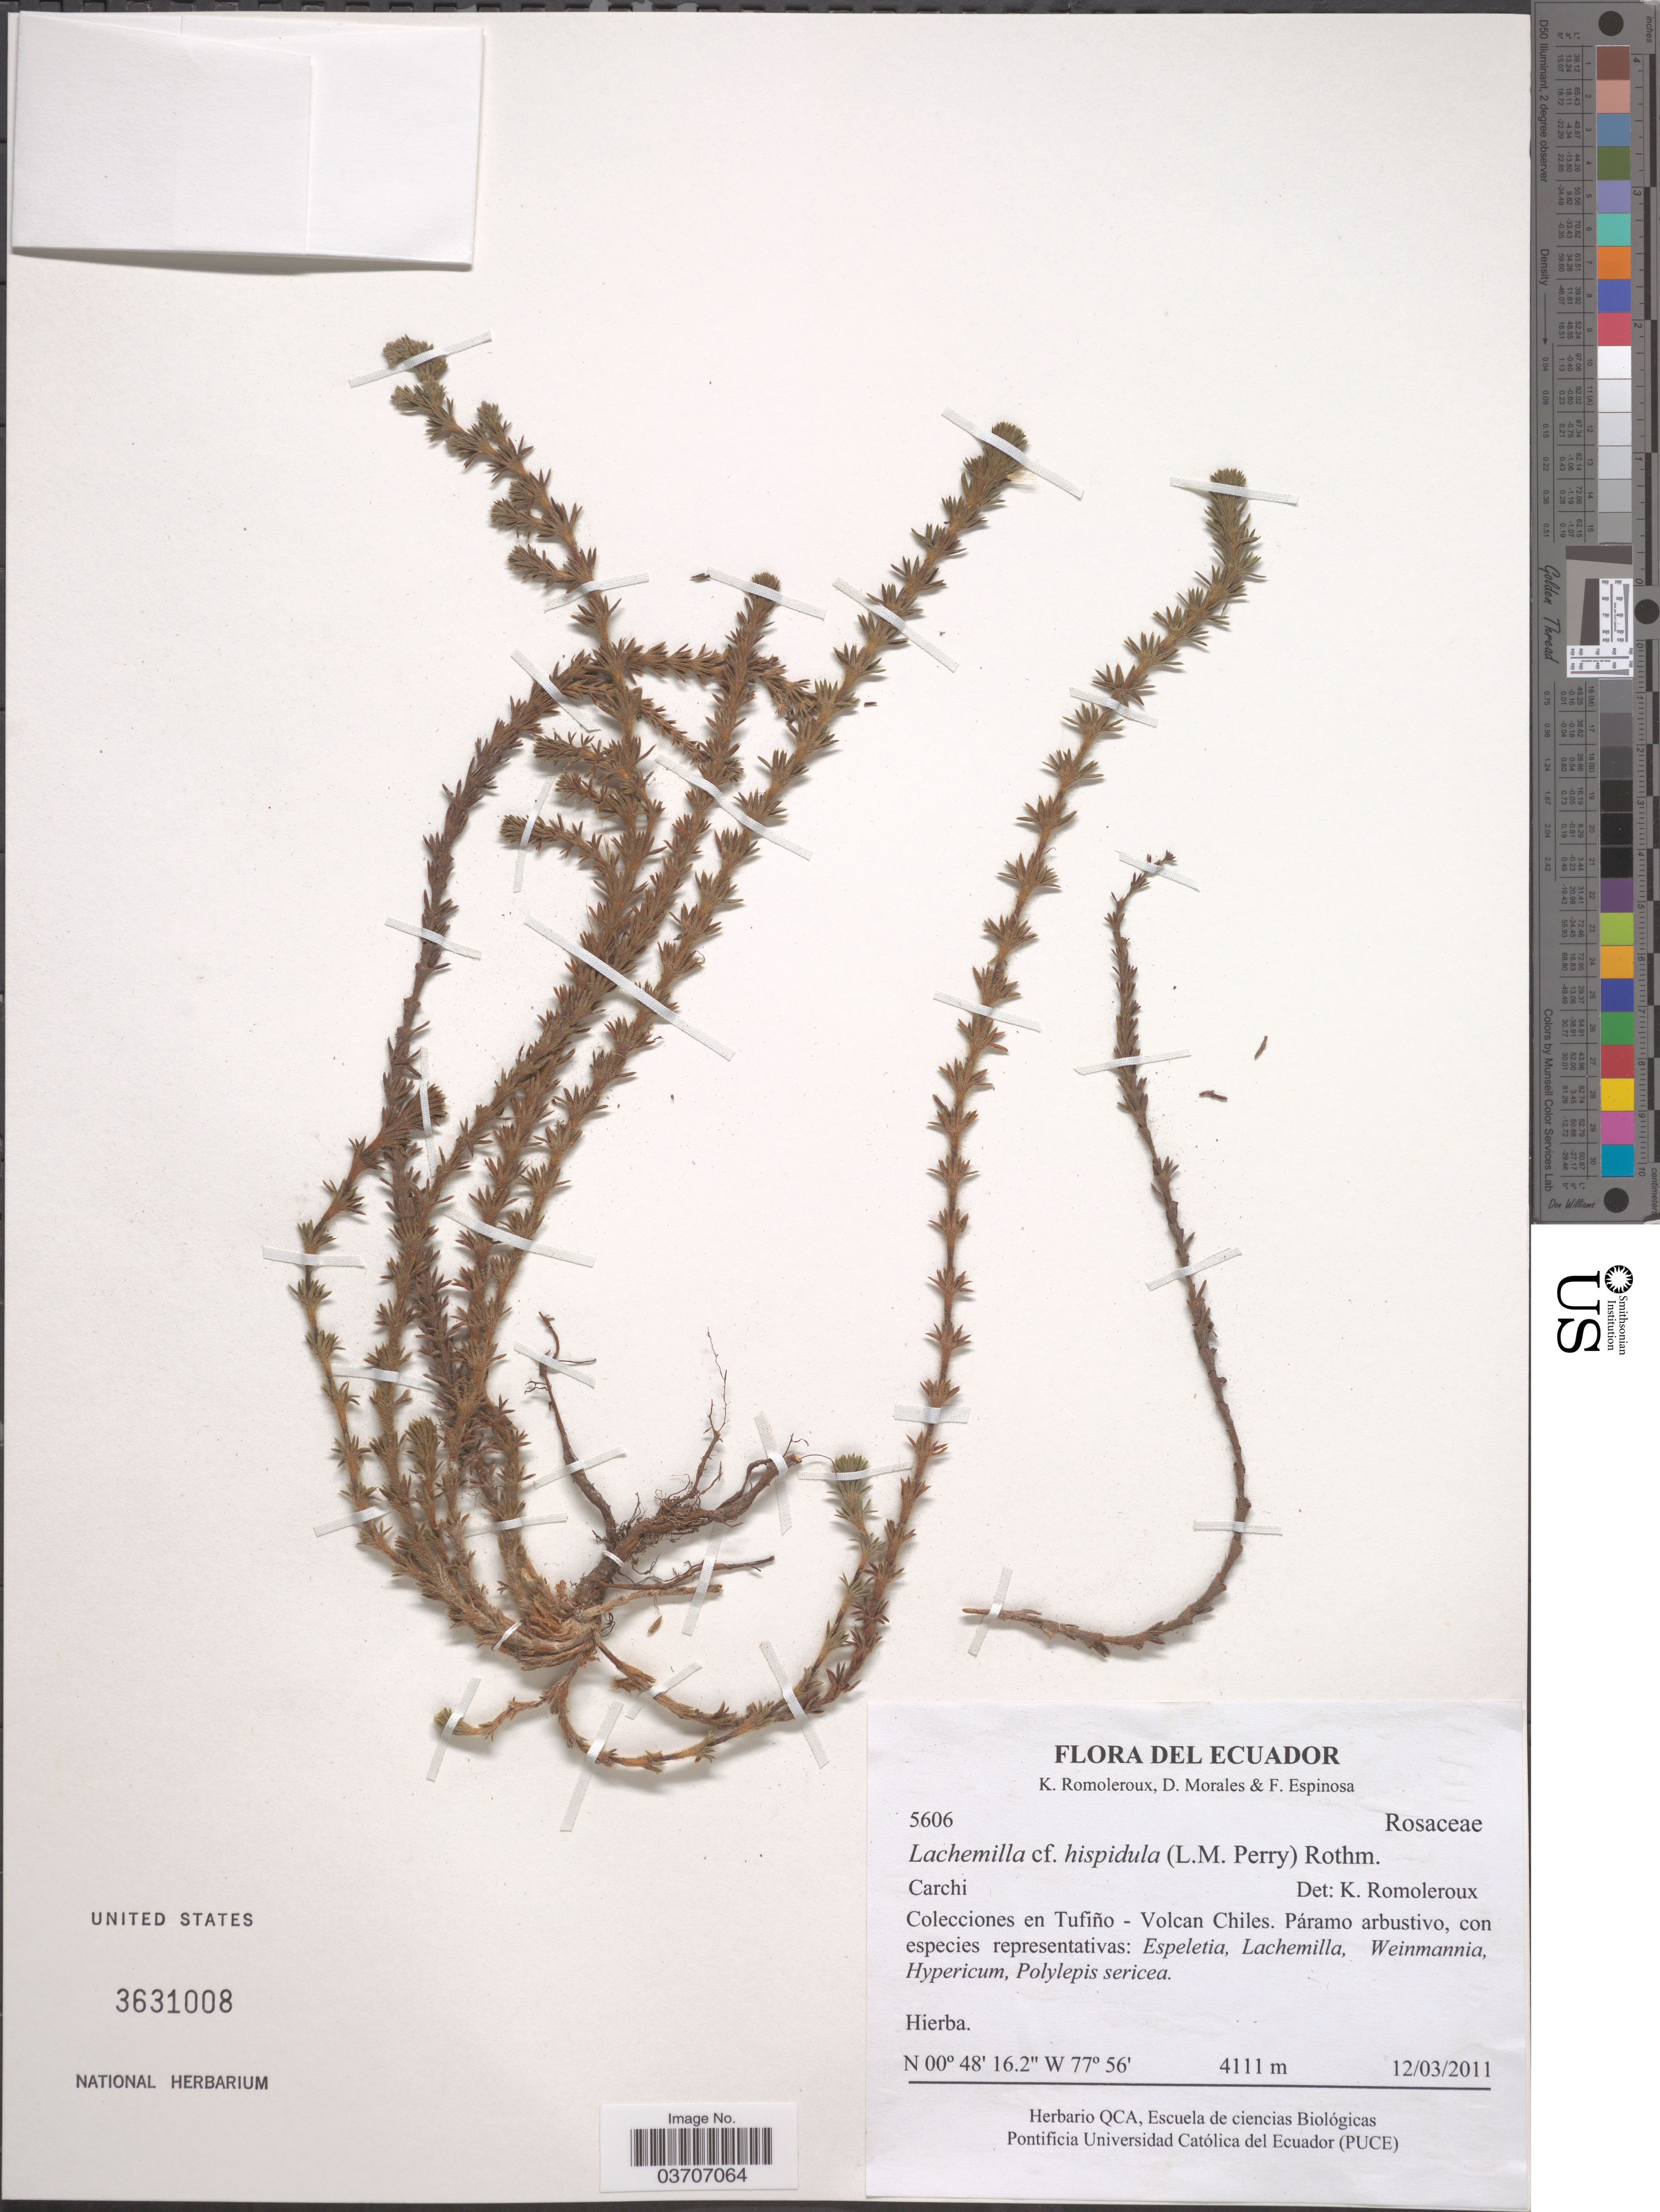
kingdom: Plantae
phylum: Tracheophyta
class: Magnoliopsida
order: Rosales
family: Rosaceae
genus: Lachemilla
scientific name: Lachemilla hispidula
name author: (L.M. Perry) Rothm.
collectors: K. Romoleroux, D. Morales & F. Espinosa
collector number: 5606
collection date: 2011-03-12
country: Ecuador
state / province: Carchi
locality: Collecciones en Tufiño- Volcan Chiles.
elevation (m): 4111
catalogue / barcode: US 3631008